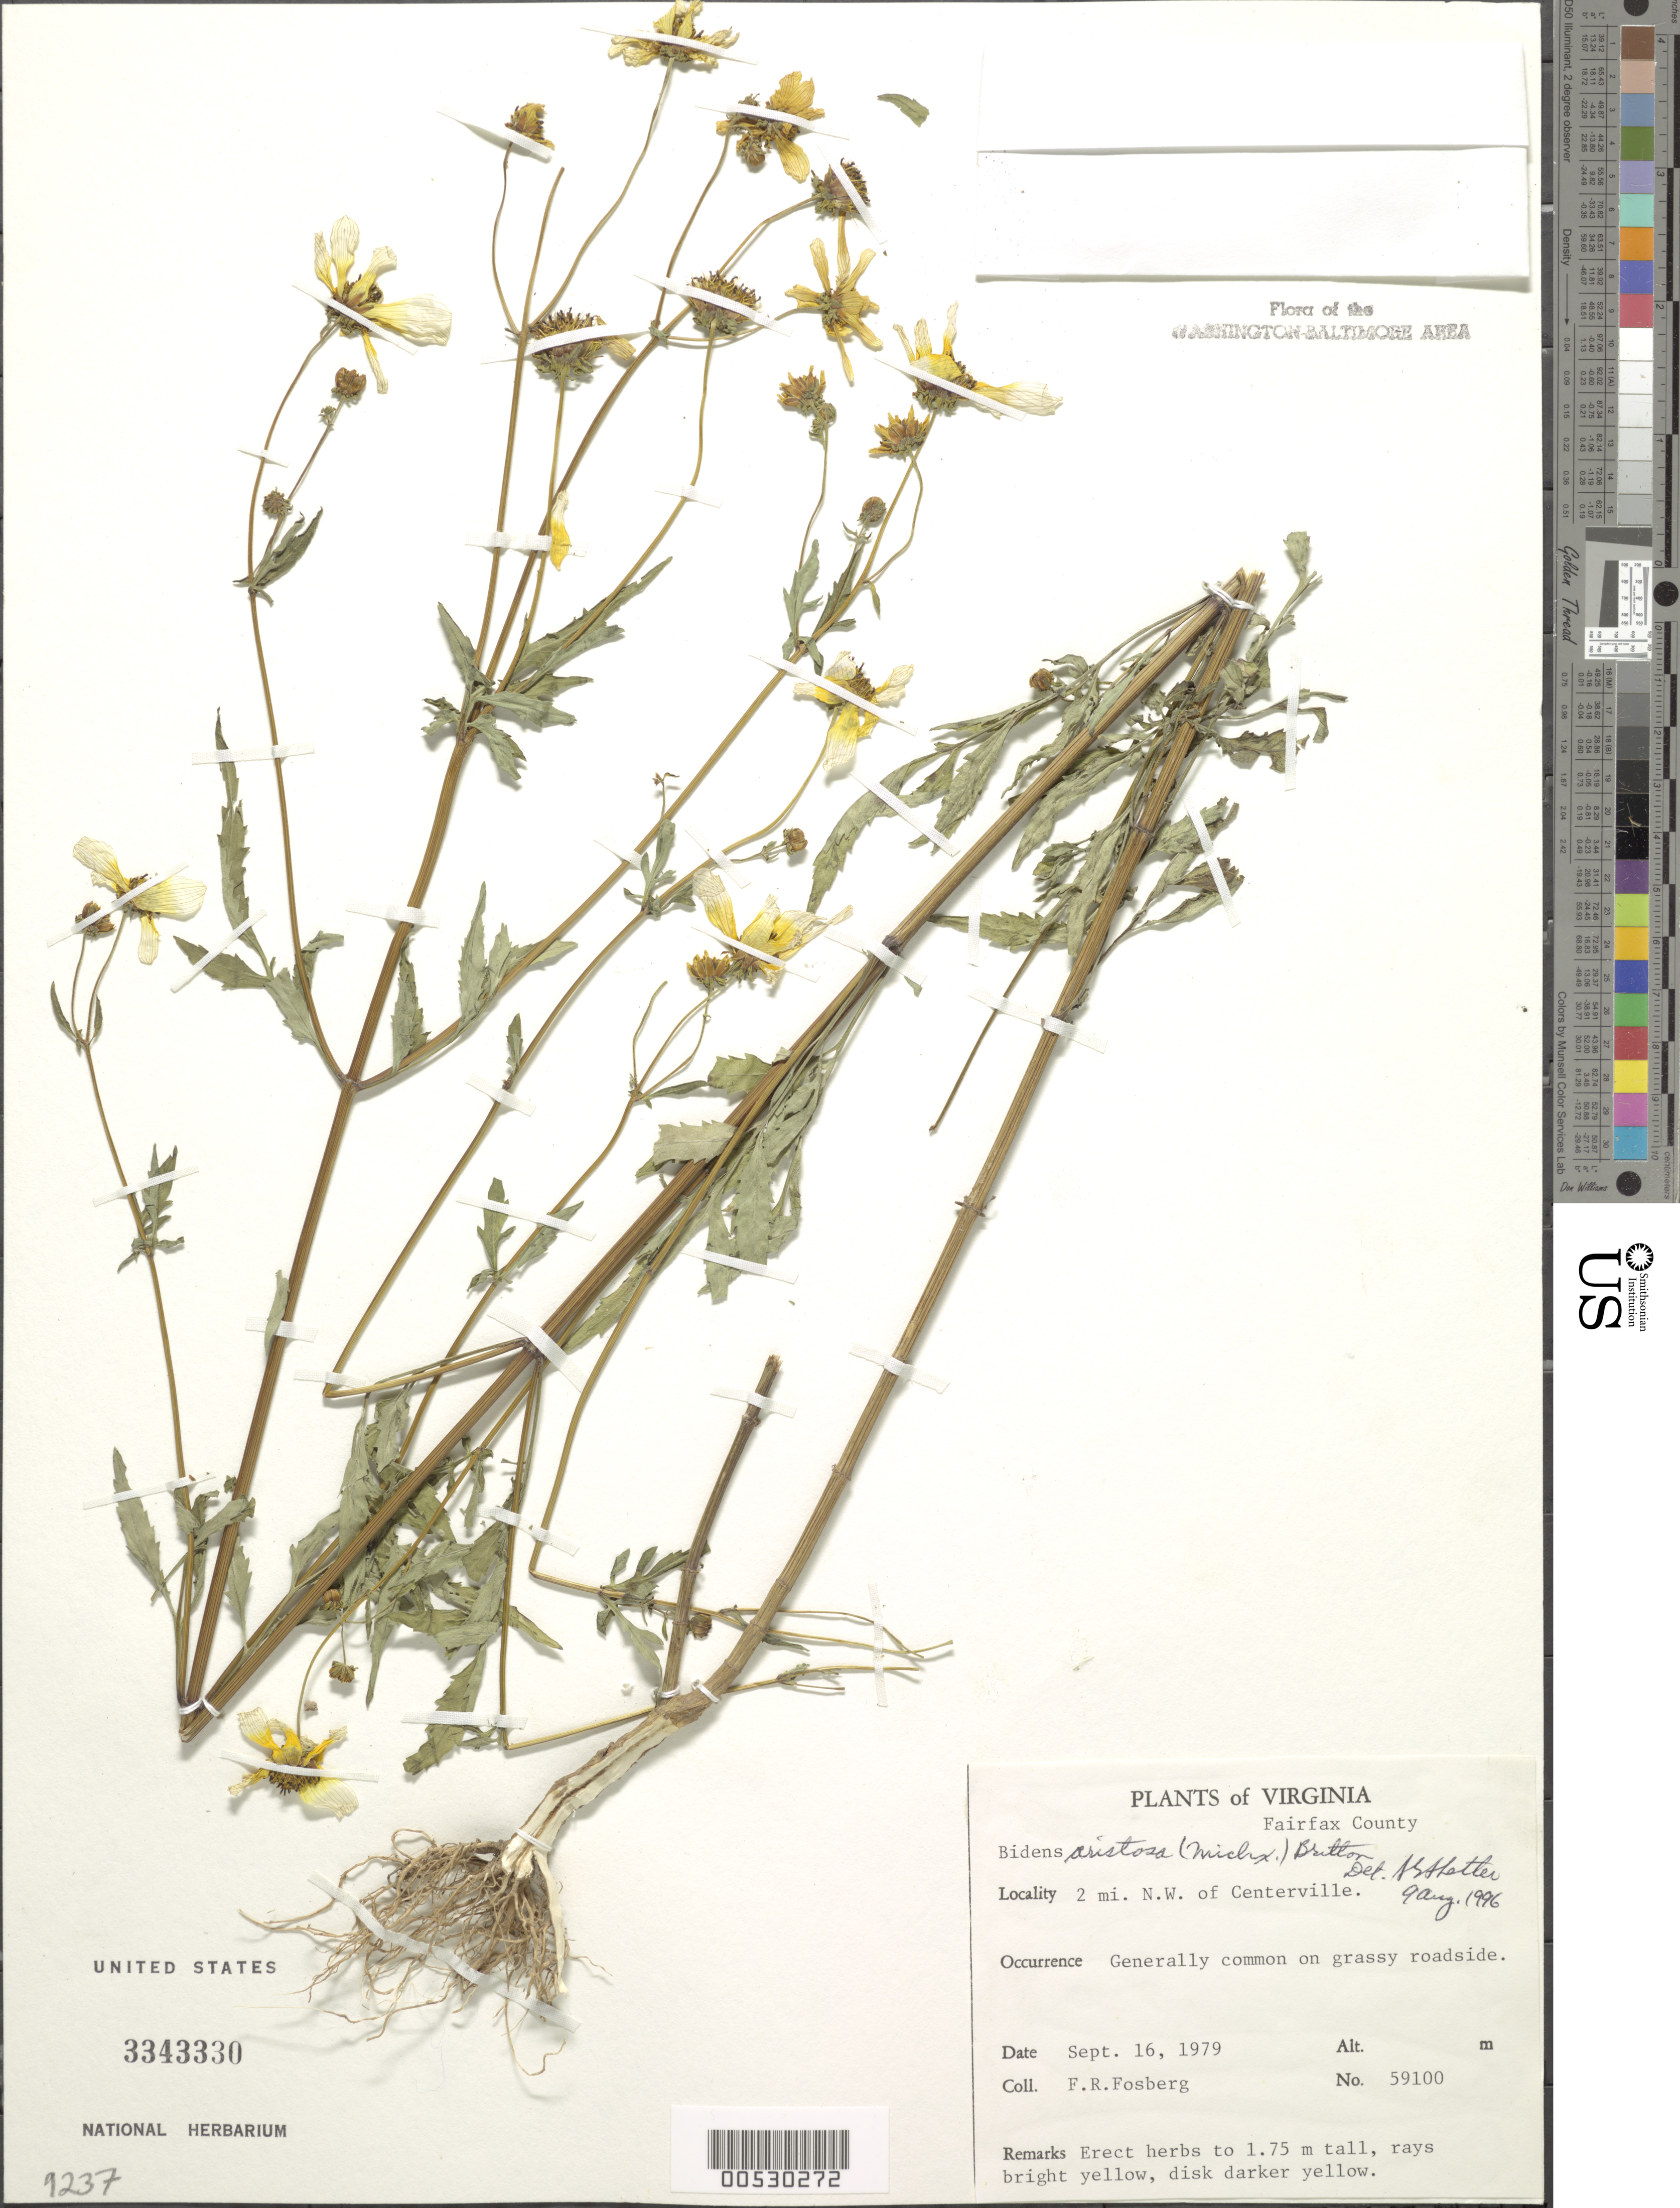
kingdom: Plantae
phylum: Tracheophyta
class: Magnoliopsida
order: Asterales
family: Asteraceae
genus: Bidens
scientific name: Bidens aristosa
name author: (Michx.) Britton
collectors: F. R. Fosberg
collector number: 59100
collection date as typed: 16 Sep 1979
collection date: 1979-09-16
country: United States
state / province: Virginia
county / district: Fairfax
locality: NW of Centerville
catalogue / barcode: US 3343330